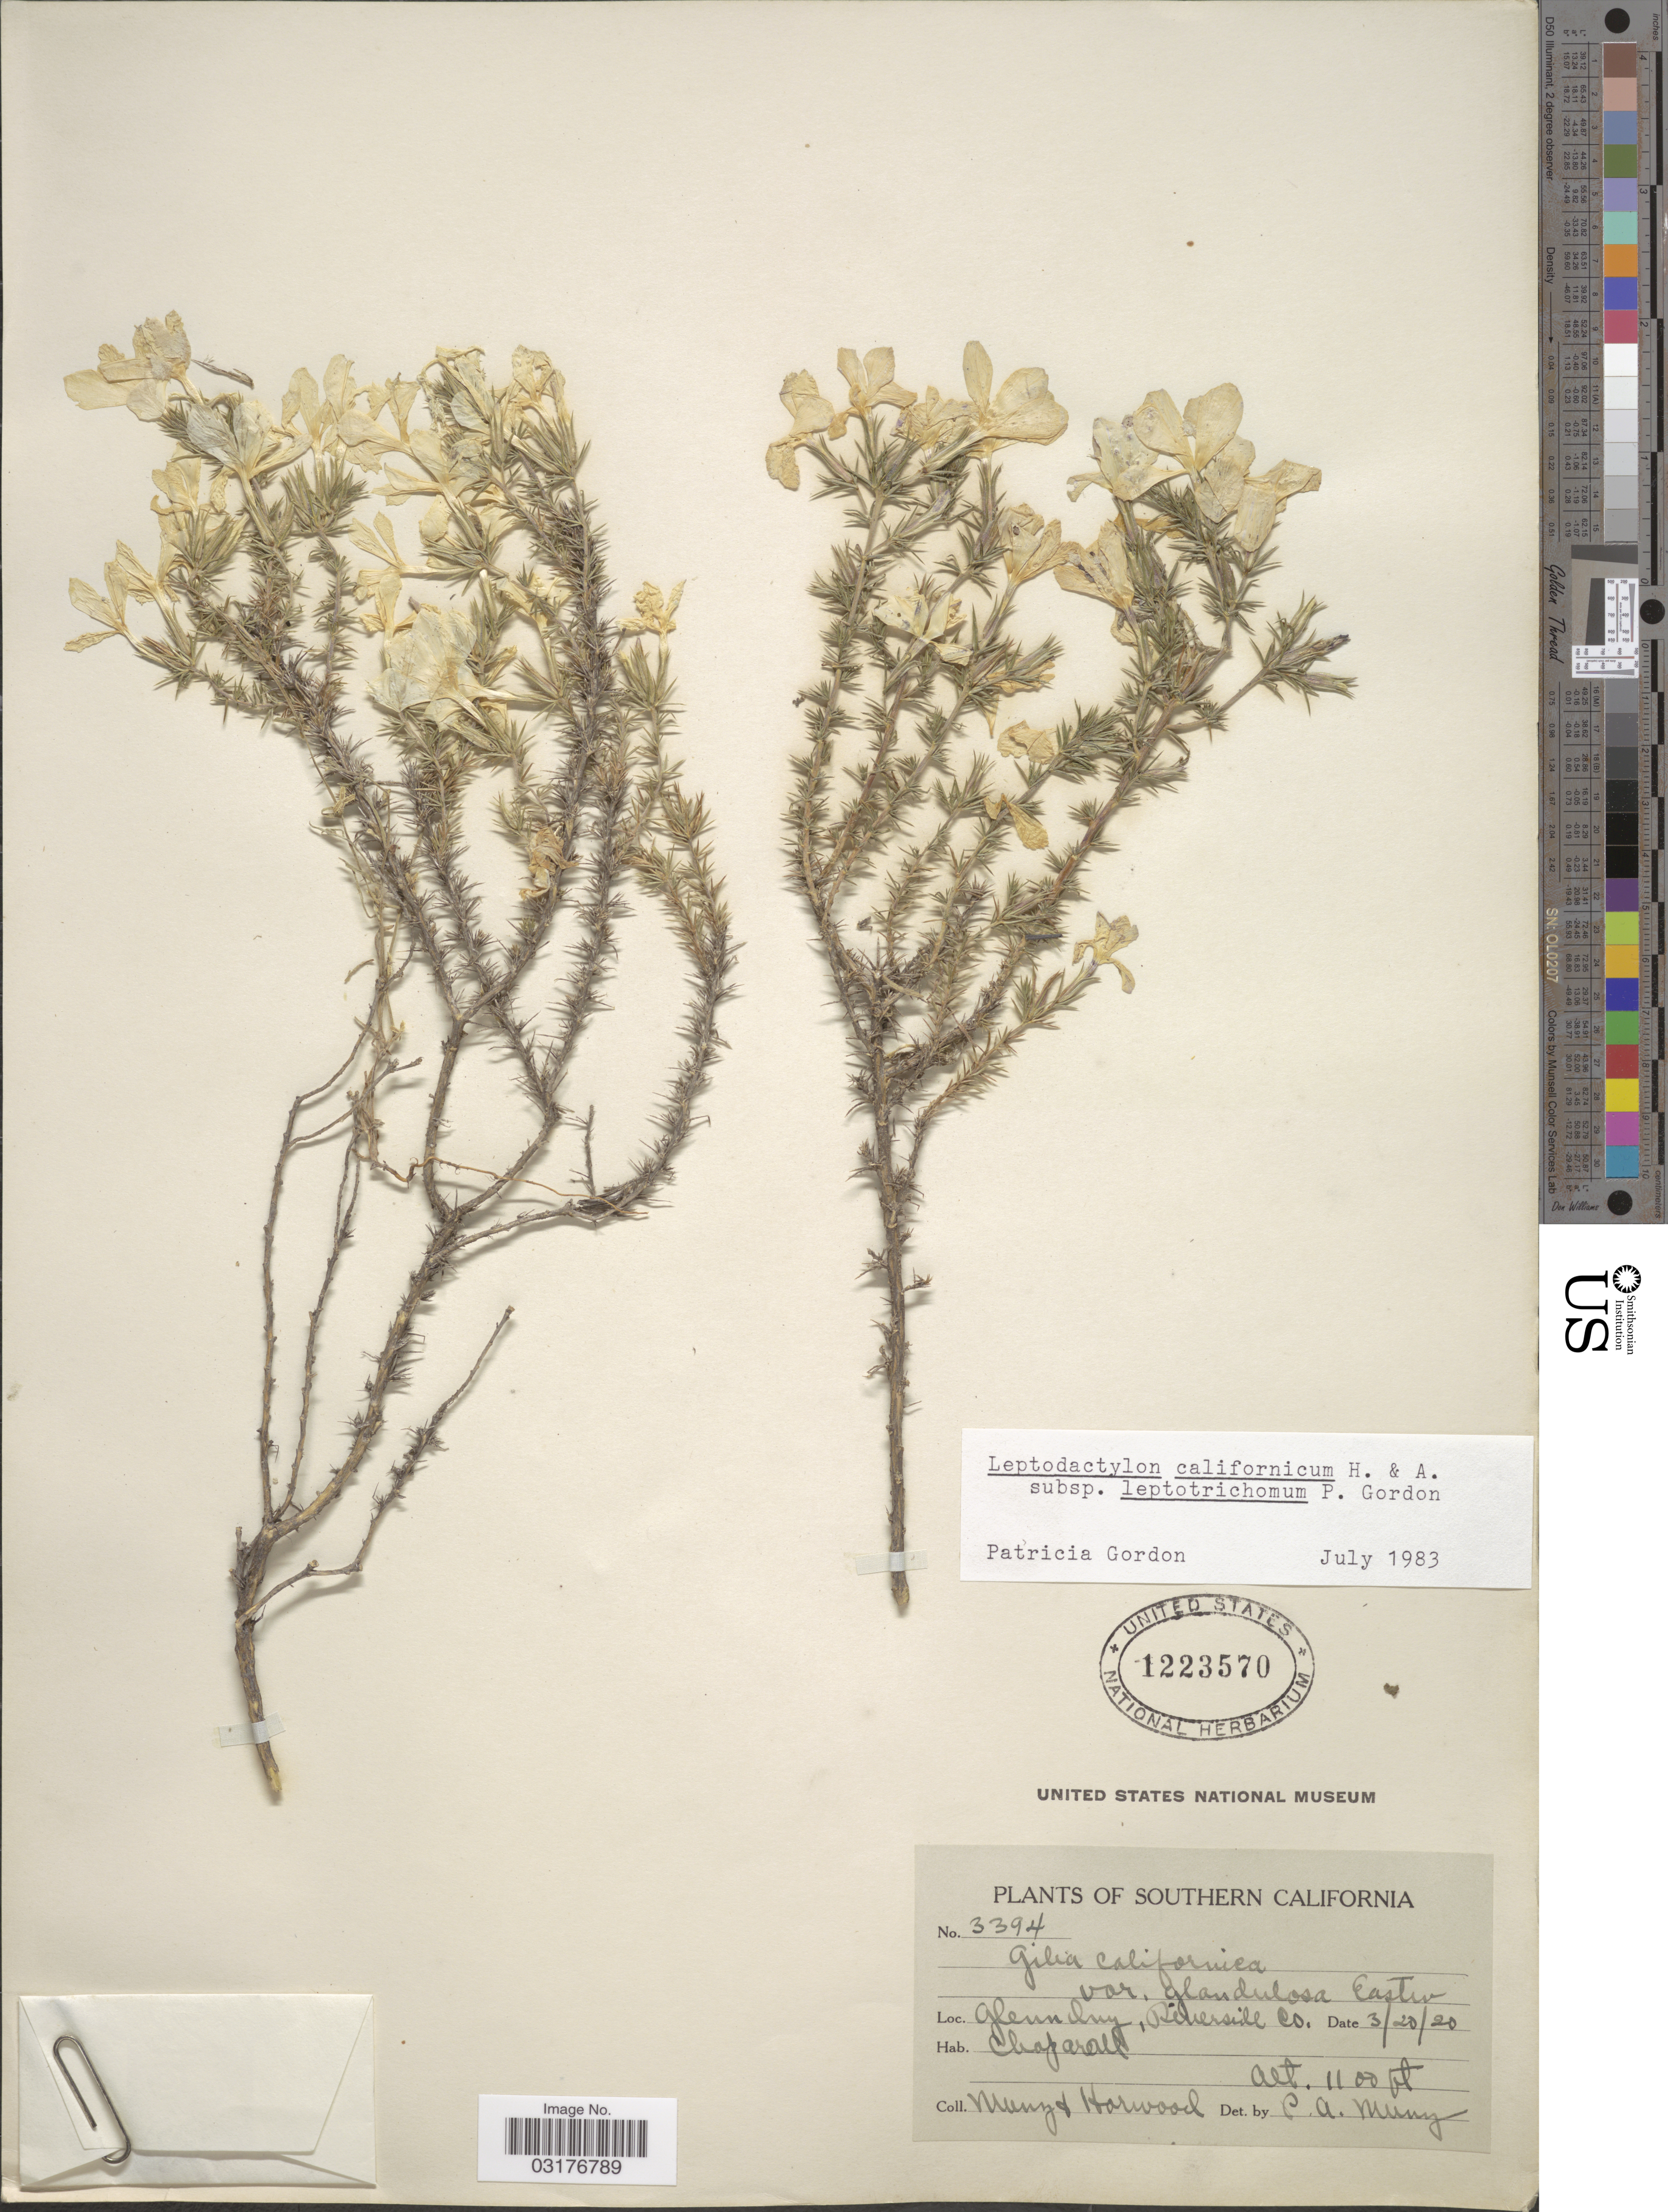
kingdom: Plantae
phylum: Tracheophyta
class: Magnoliopsida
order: Ericales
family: Polemoniaceae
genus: Linanthus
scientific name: Linanthus californicus subsp. glandulosus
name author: (Eastw.) J.M. Porter & R. Patt.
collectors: -. Munz & Horwood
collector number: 3394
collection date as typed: Transcribed d/m/y: 20/3/20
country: United States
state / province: California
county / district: Riverside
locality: Southern California. Glenn Ivy, Riverside Co. Chaparall.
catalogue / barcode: US 1223570